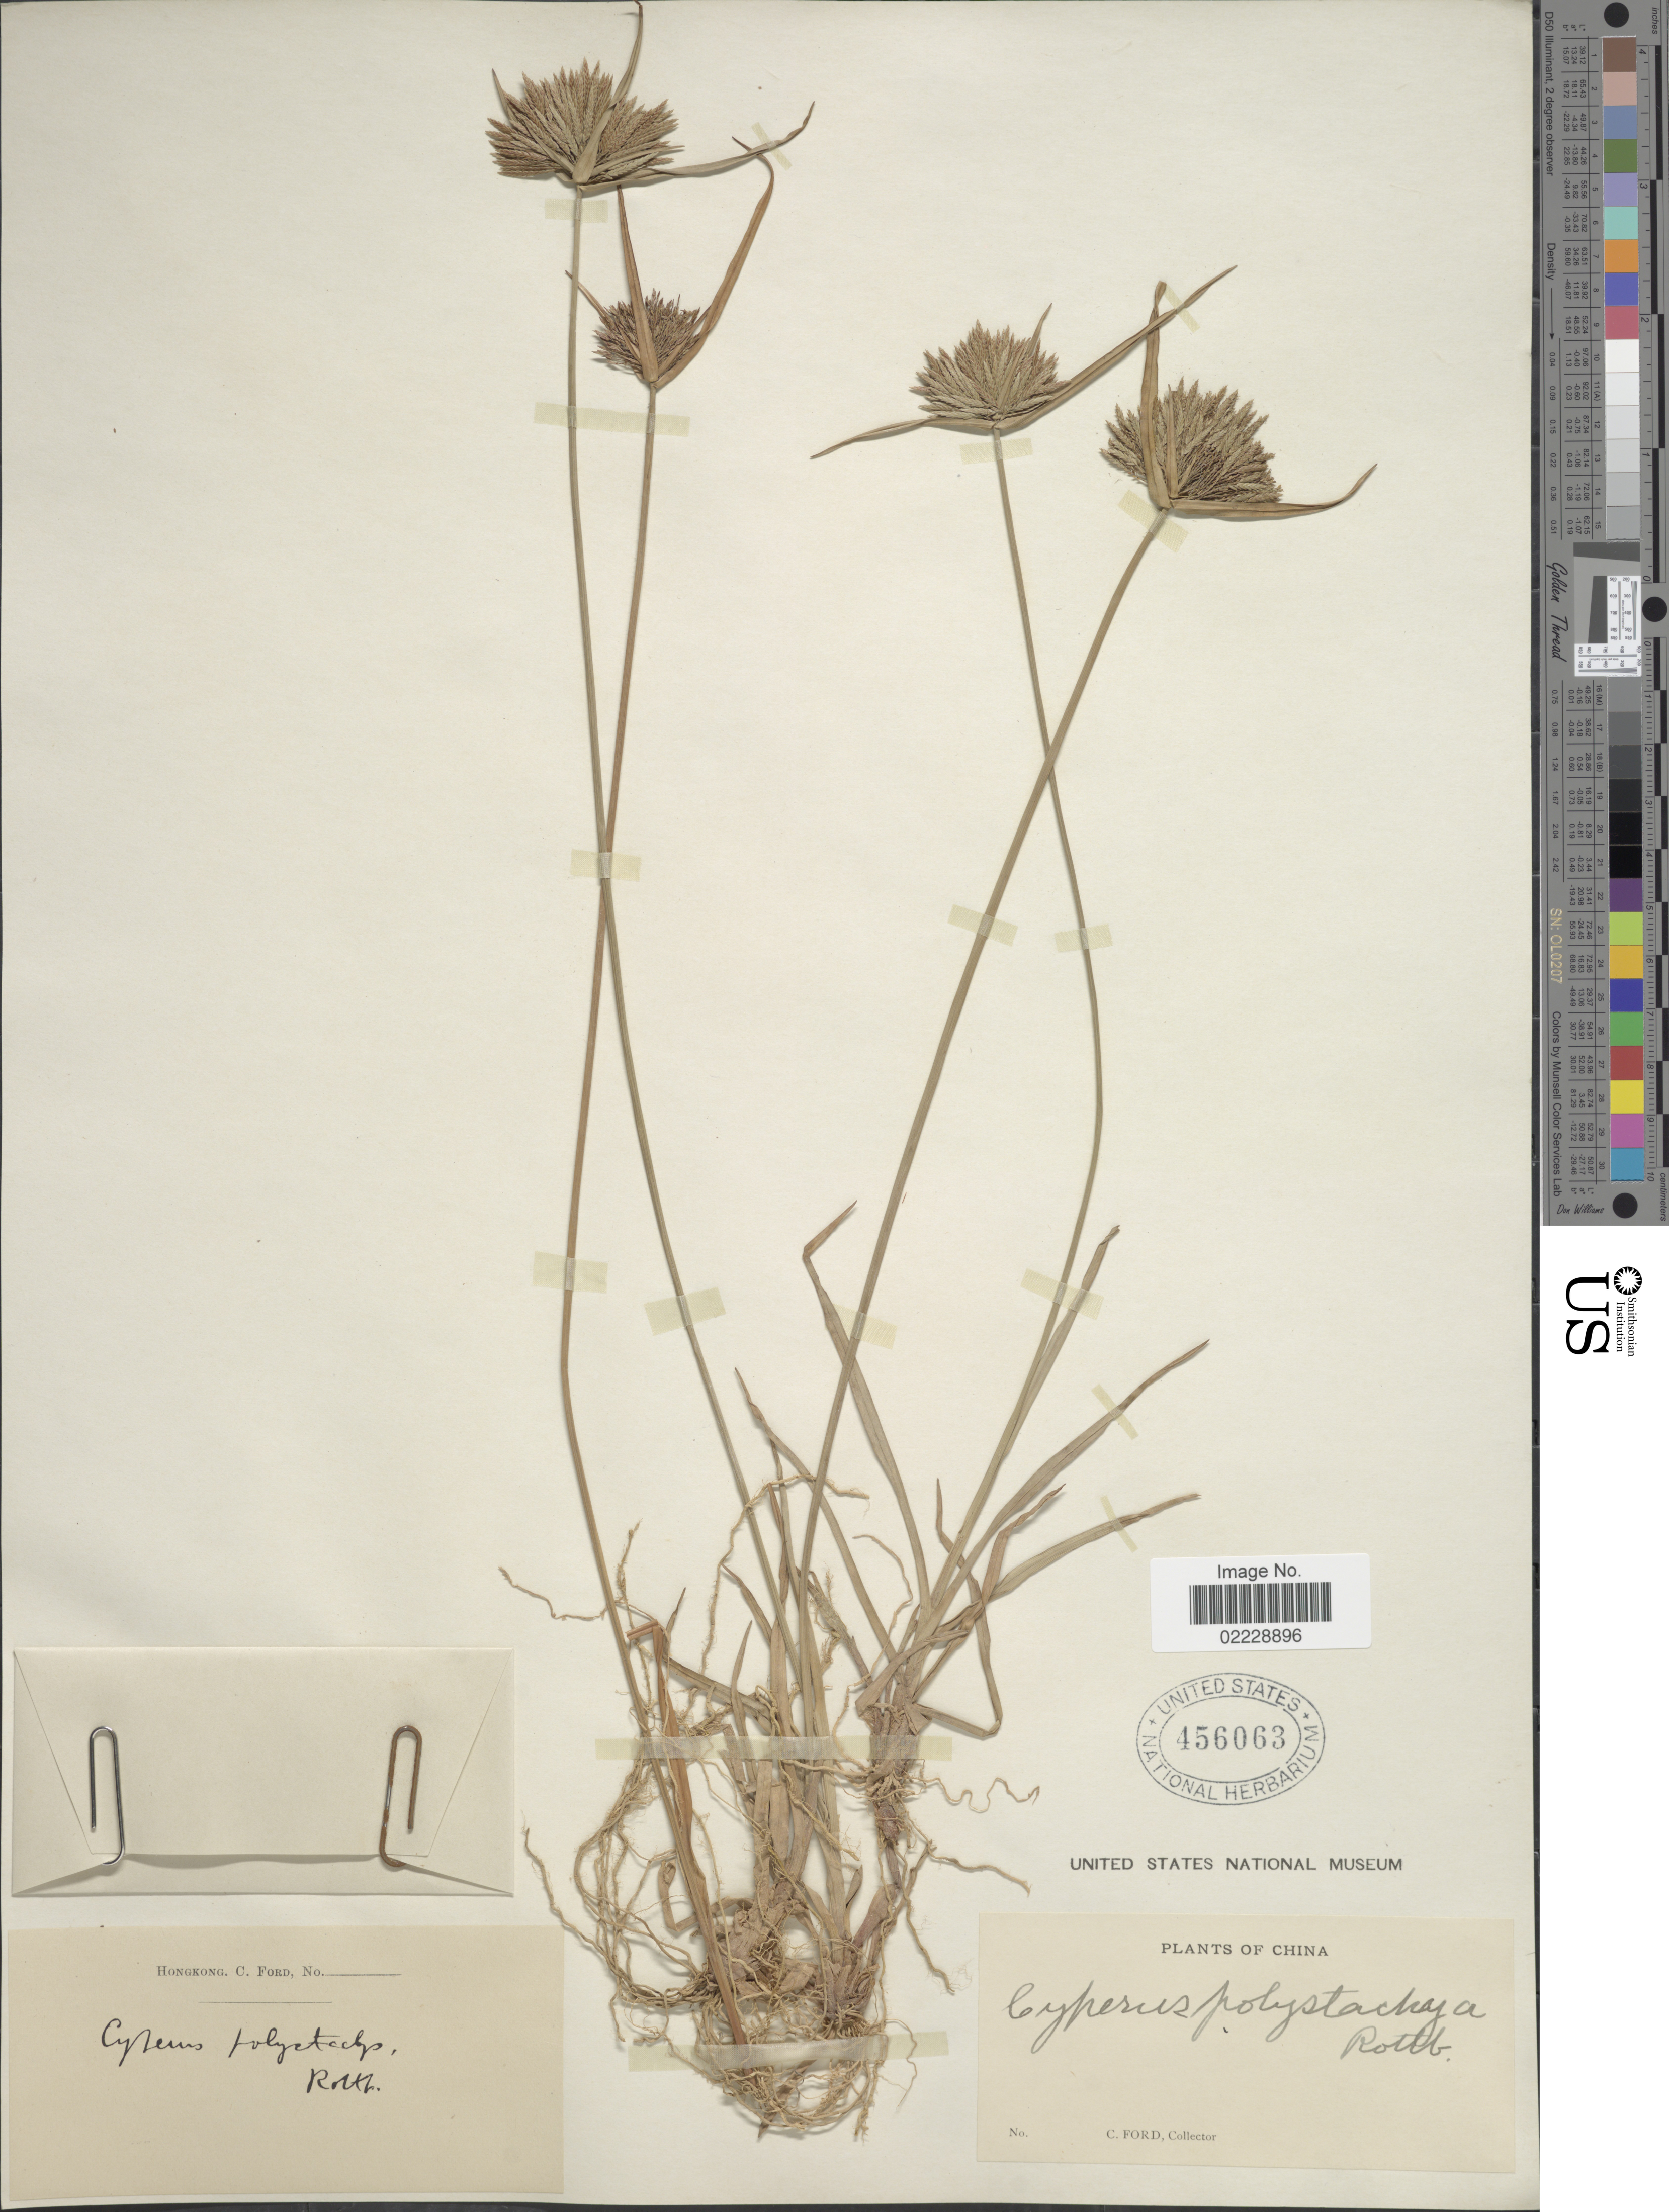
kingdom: Plantae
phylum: Tracheophyta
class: Liliopsida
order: Poales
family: Cyperaceae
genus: Cyperus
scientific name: Cyperus polystachyos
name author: Rottb.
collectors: C. Ford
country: China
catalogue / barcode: US 456063